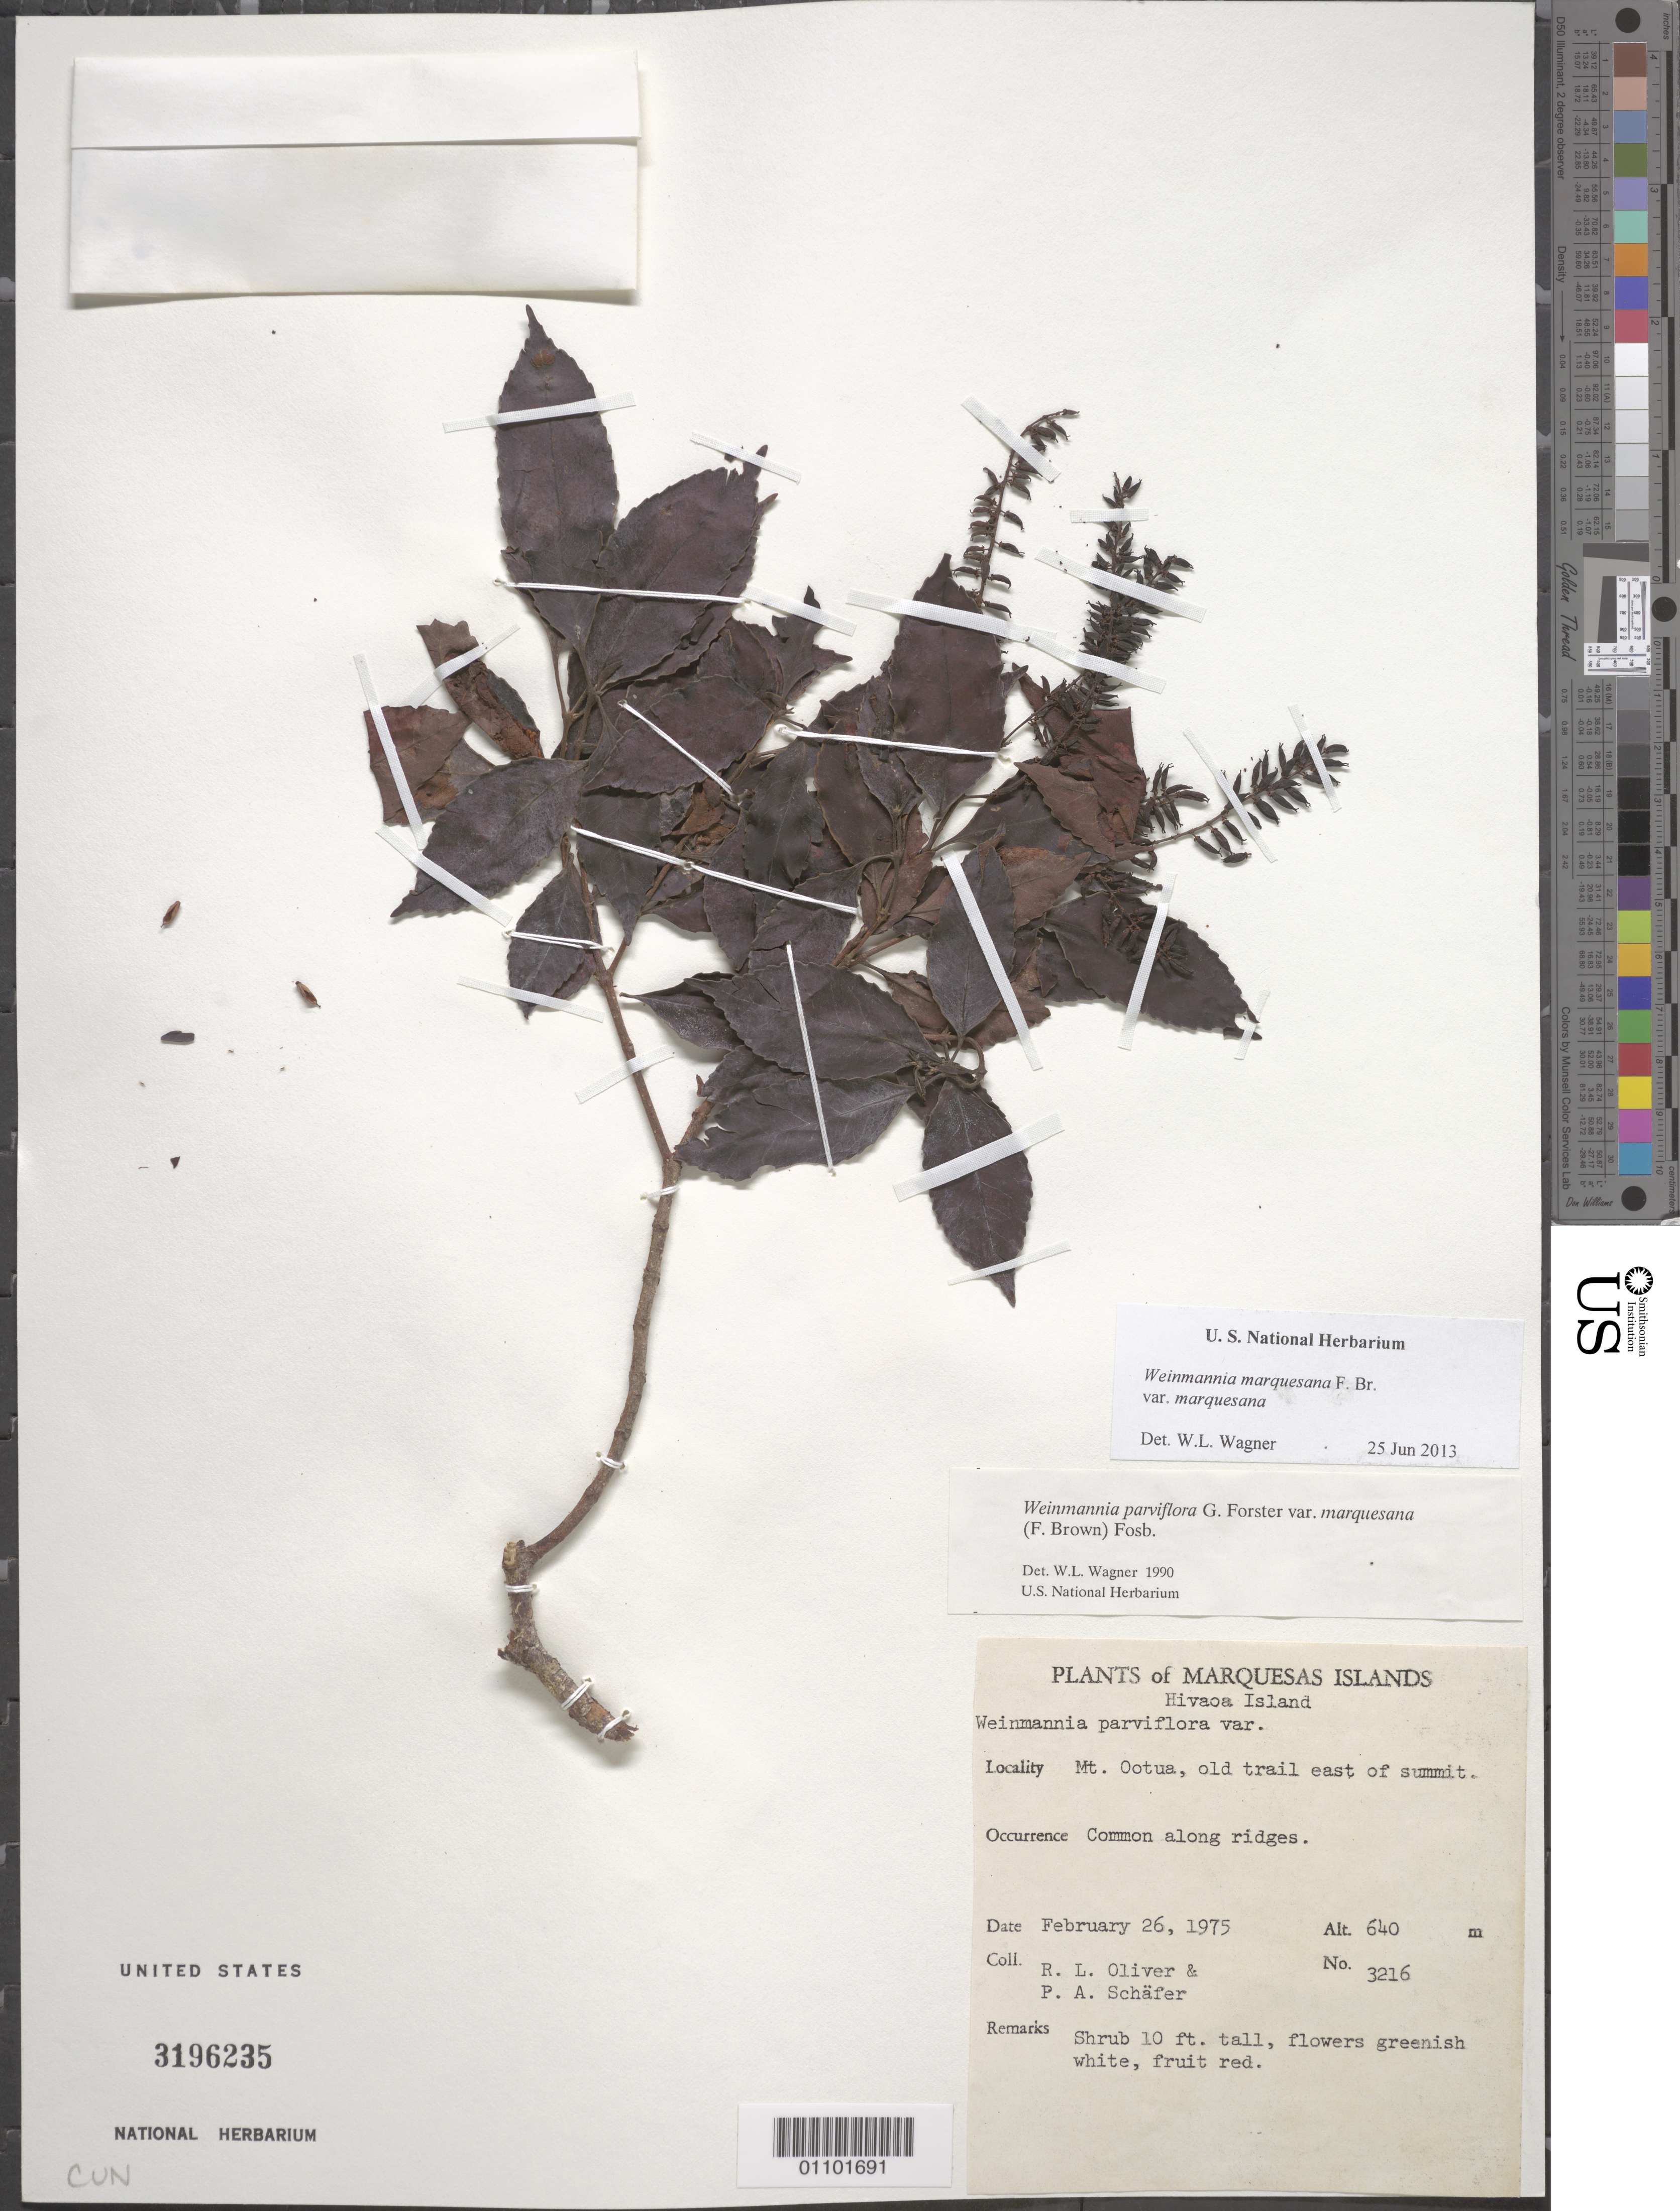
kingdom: Plantae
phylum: Tracheophyta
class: Magnoliopsida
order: Oxalidales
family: Cunoniaceae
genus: Pterophylla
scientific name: Pterophylla marquesana var. marquesana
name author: (F. Br.) Pillon & H.C. Hopkins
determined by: Wagner, W. L., (BOT), Smithsonian Institution - National Museum of Natural History (UNITED STATES)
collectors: R. L. Oliver & P. A. Schäfer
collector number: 3216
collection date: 1975-02-26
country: French Polynesia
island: Hiva Oa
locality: Mt. Ootua, old trail E of summit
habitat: Common along ridges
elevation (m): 640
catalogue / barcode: US 3196235